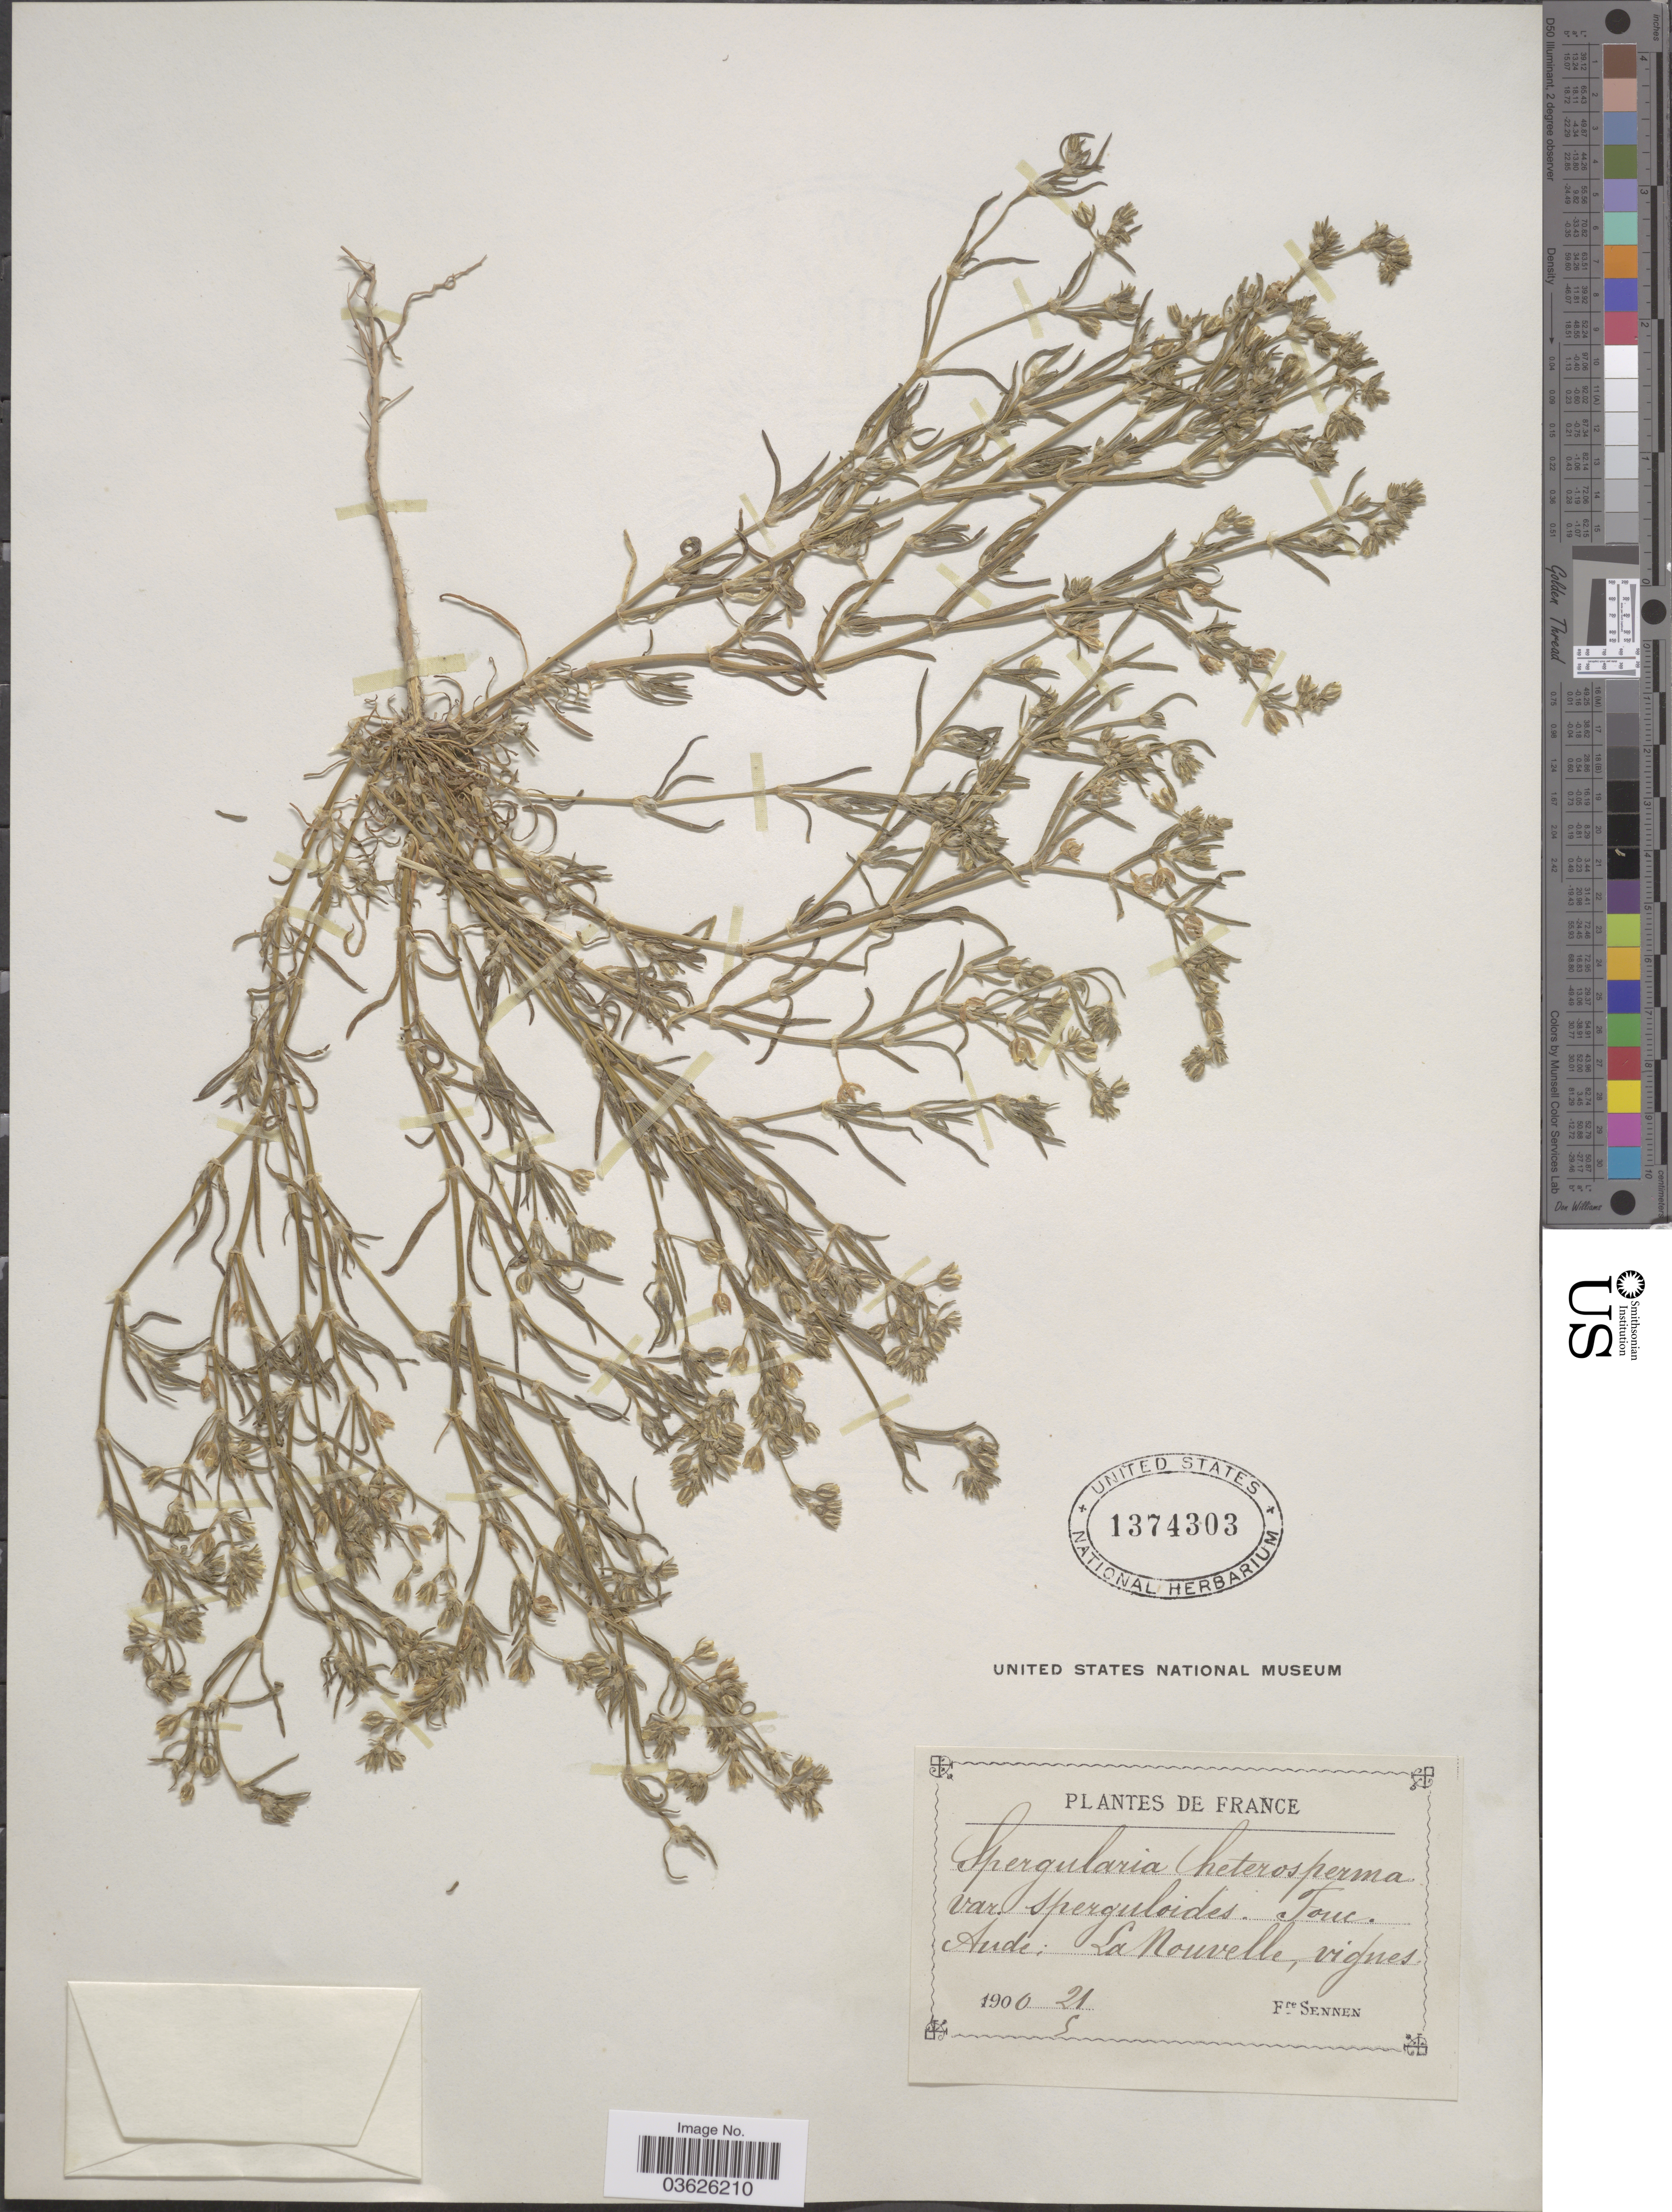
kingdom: Plantae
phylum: Tracheophyta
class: Magnoliopsida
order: Caryophyllales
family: Caryophyllaceae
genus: Spergularia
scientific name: Spergularia heterosperma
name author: Lebel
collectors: E. Sennen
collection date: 1900-05-21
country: France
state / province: Occitanie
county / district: Aude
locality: Aude: La Nouvelle, vignes.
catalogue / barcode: US 1374303